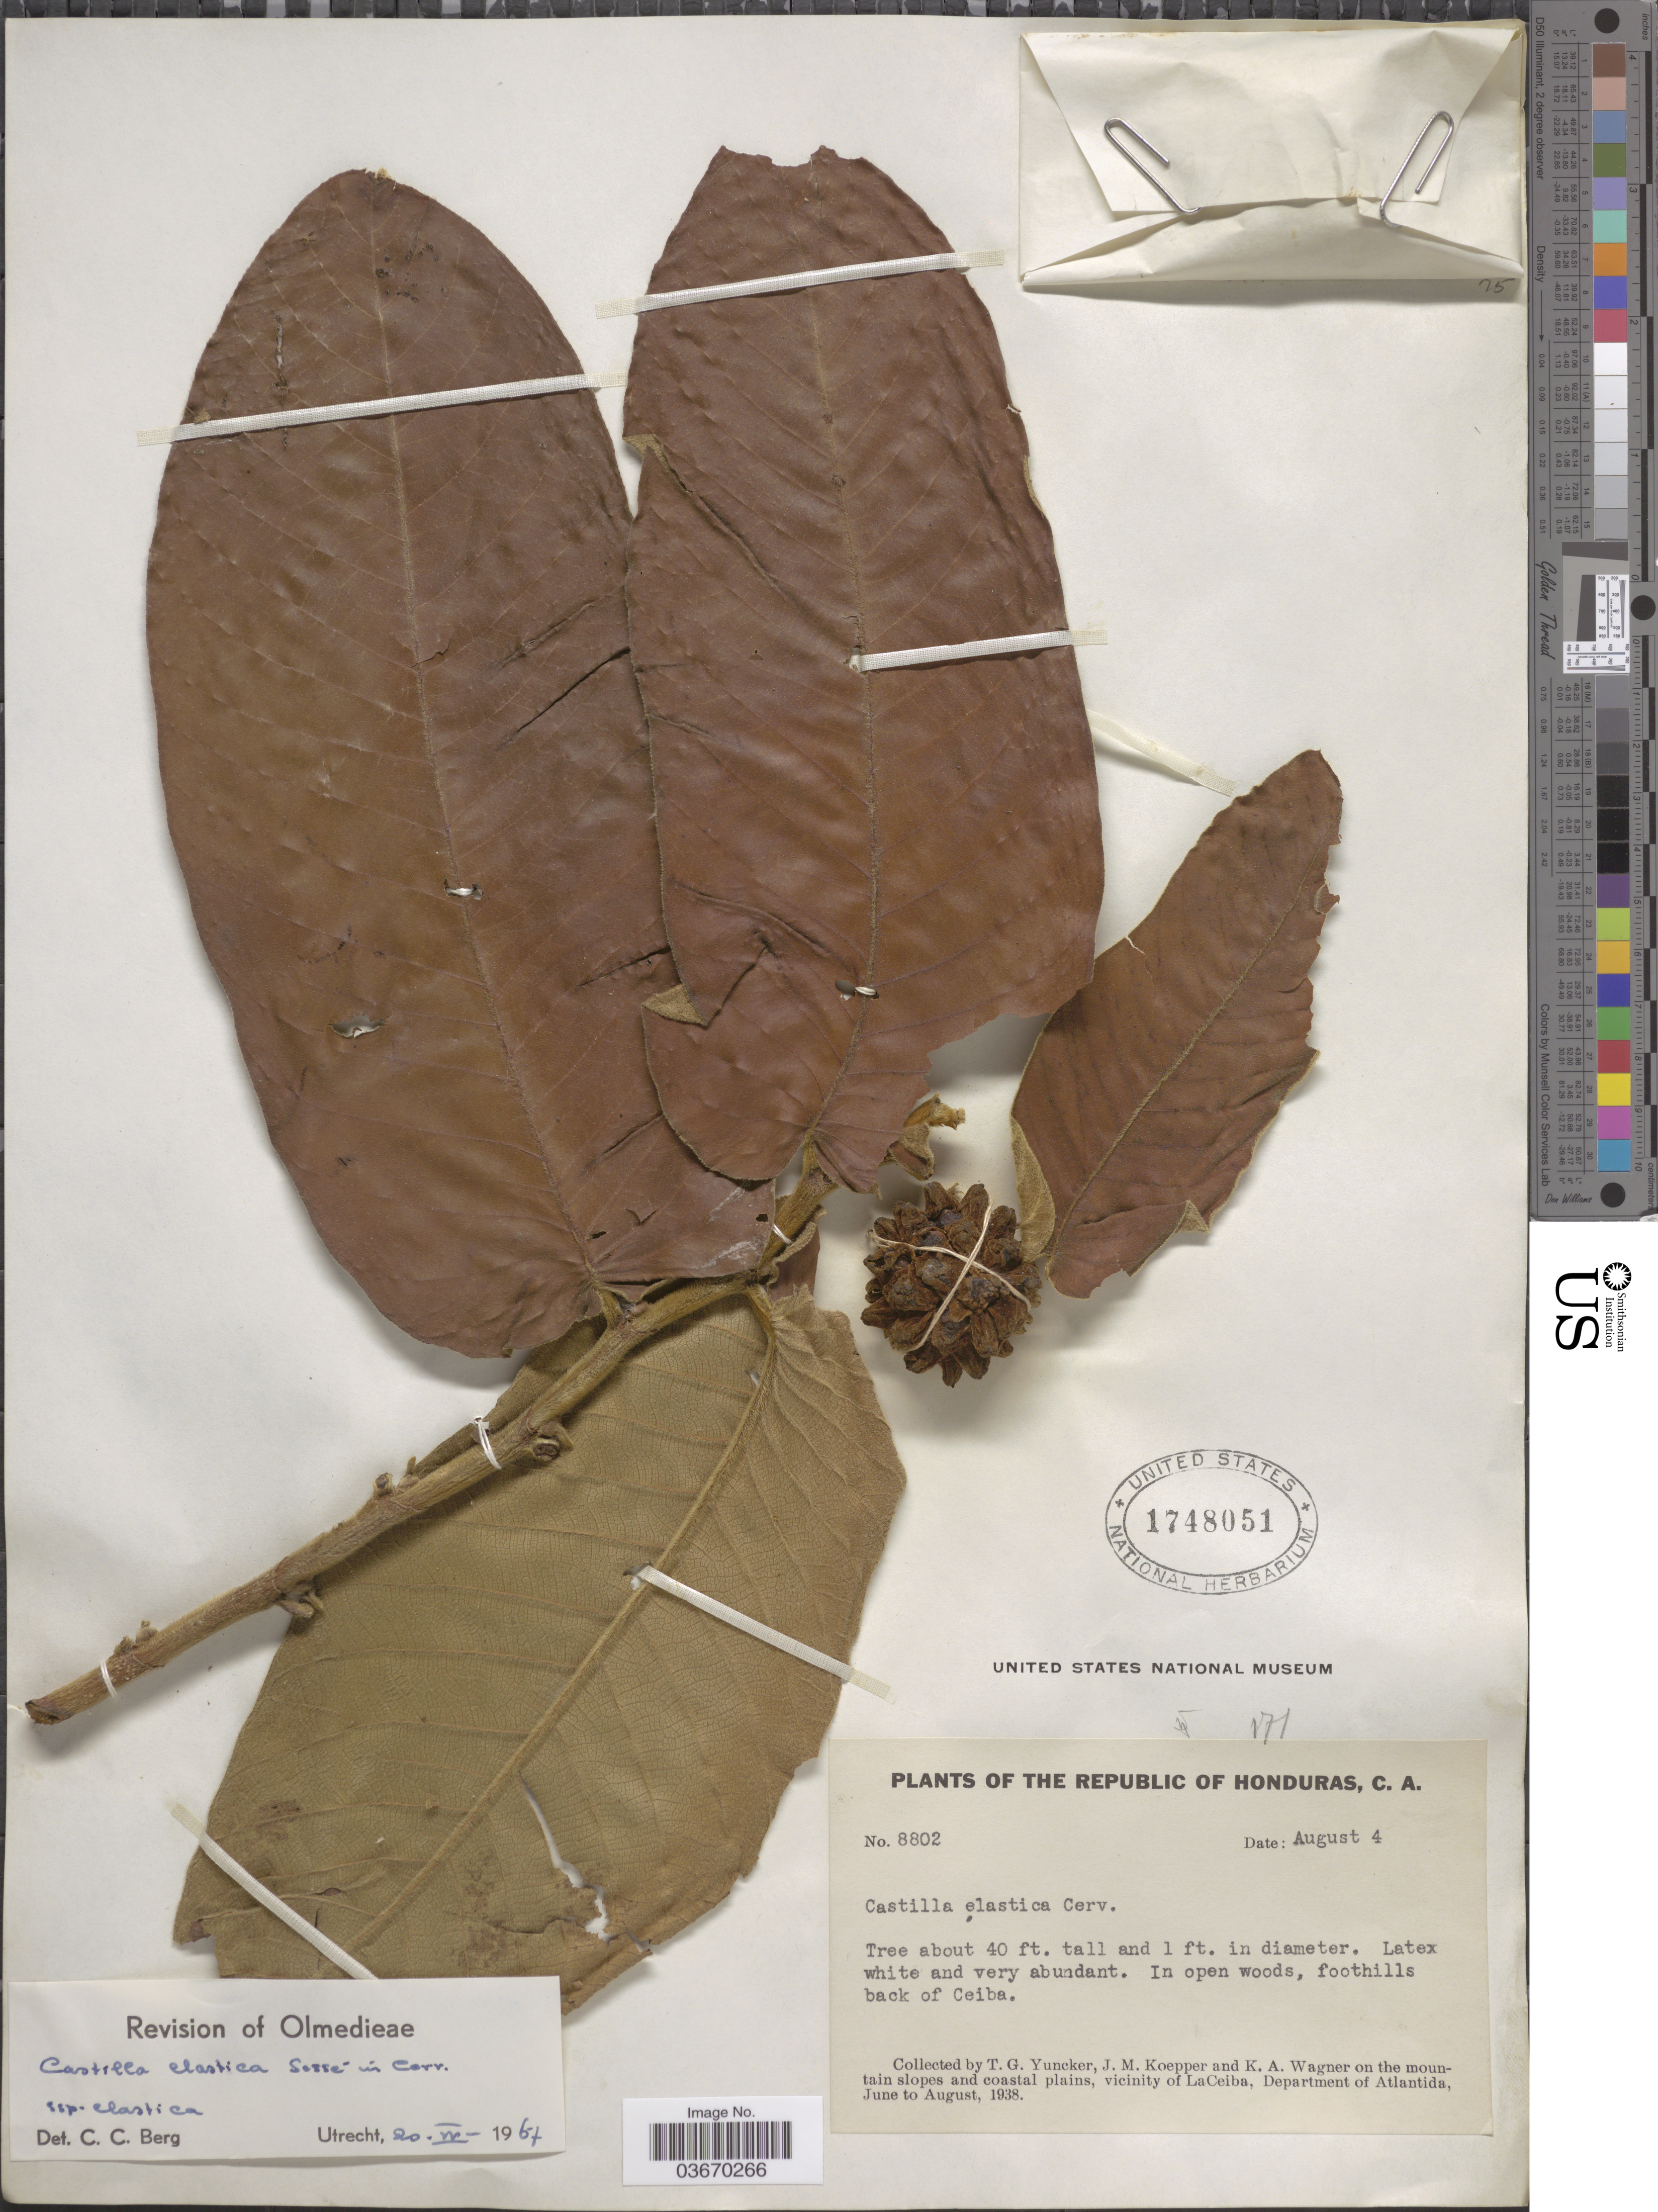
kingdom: Plantae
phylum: Tracheophyta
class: Magnoliopsida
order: Rosales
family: Moraceae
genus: Castilla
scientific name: Castilla elastica subsp. elastica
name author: Sessé ex Cerv.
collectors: T. G. Yuncker, J. M. Koepper & K. A. Wagner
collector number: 8802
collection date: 1938-04-04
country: Honduras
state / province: Atlantida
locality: In open woods, foothills back of Ceiba. On the mountain slopes and coastal plains, vicinity of LaCeiba, Department of Atlantida.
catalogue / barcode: US 1748051